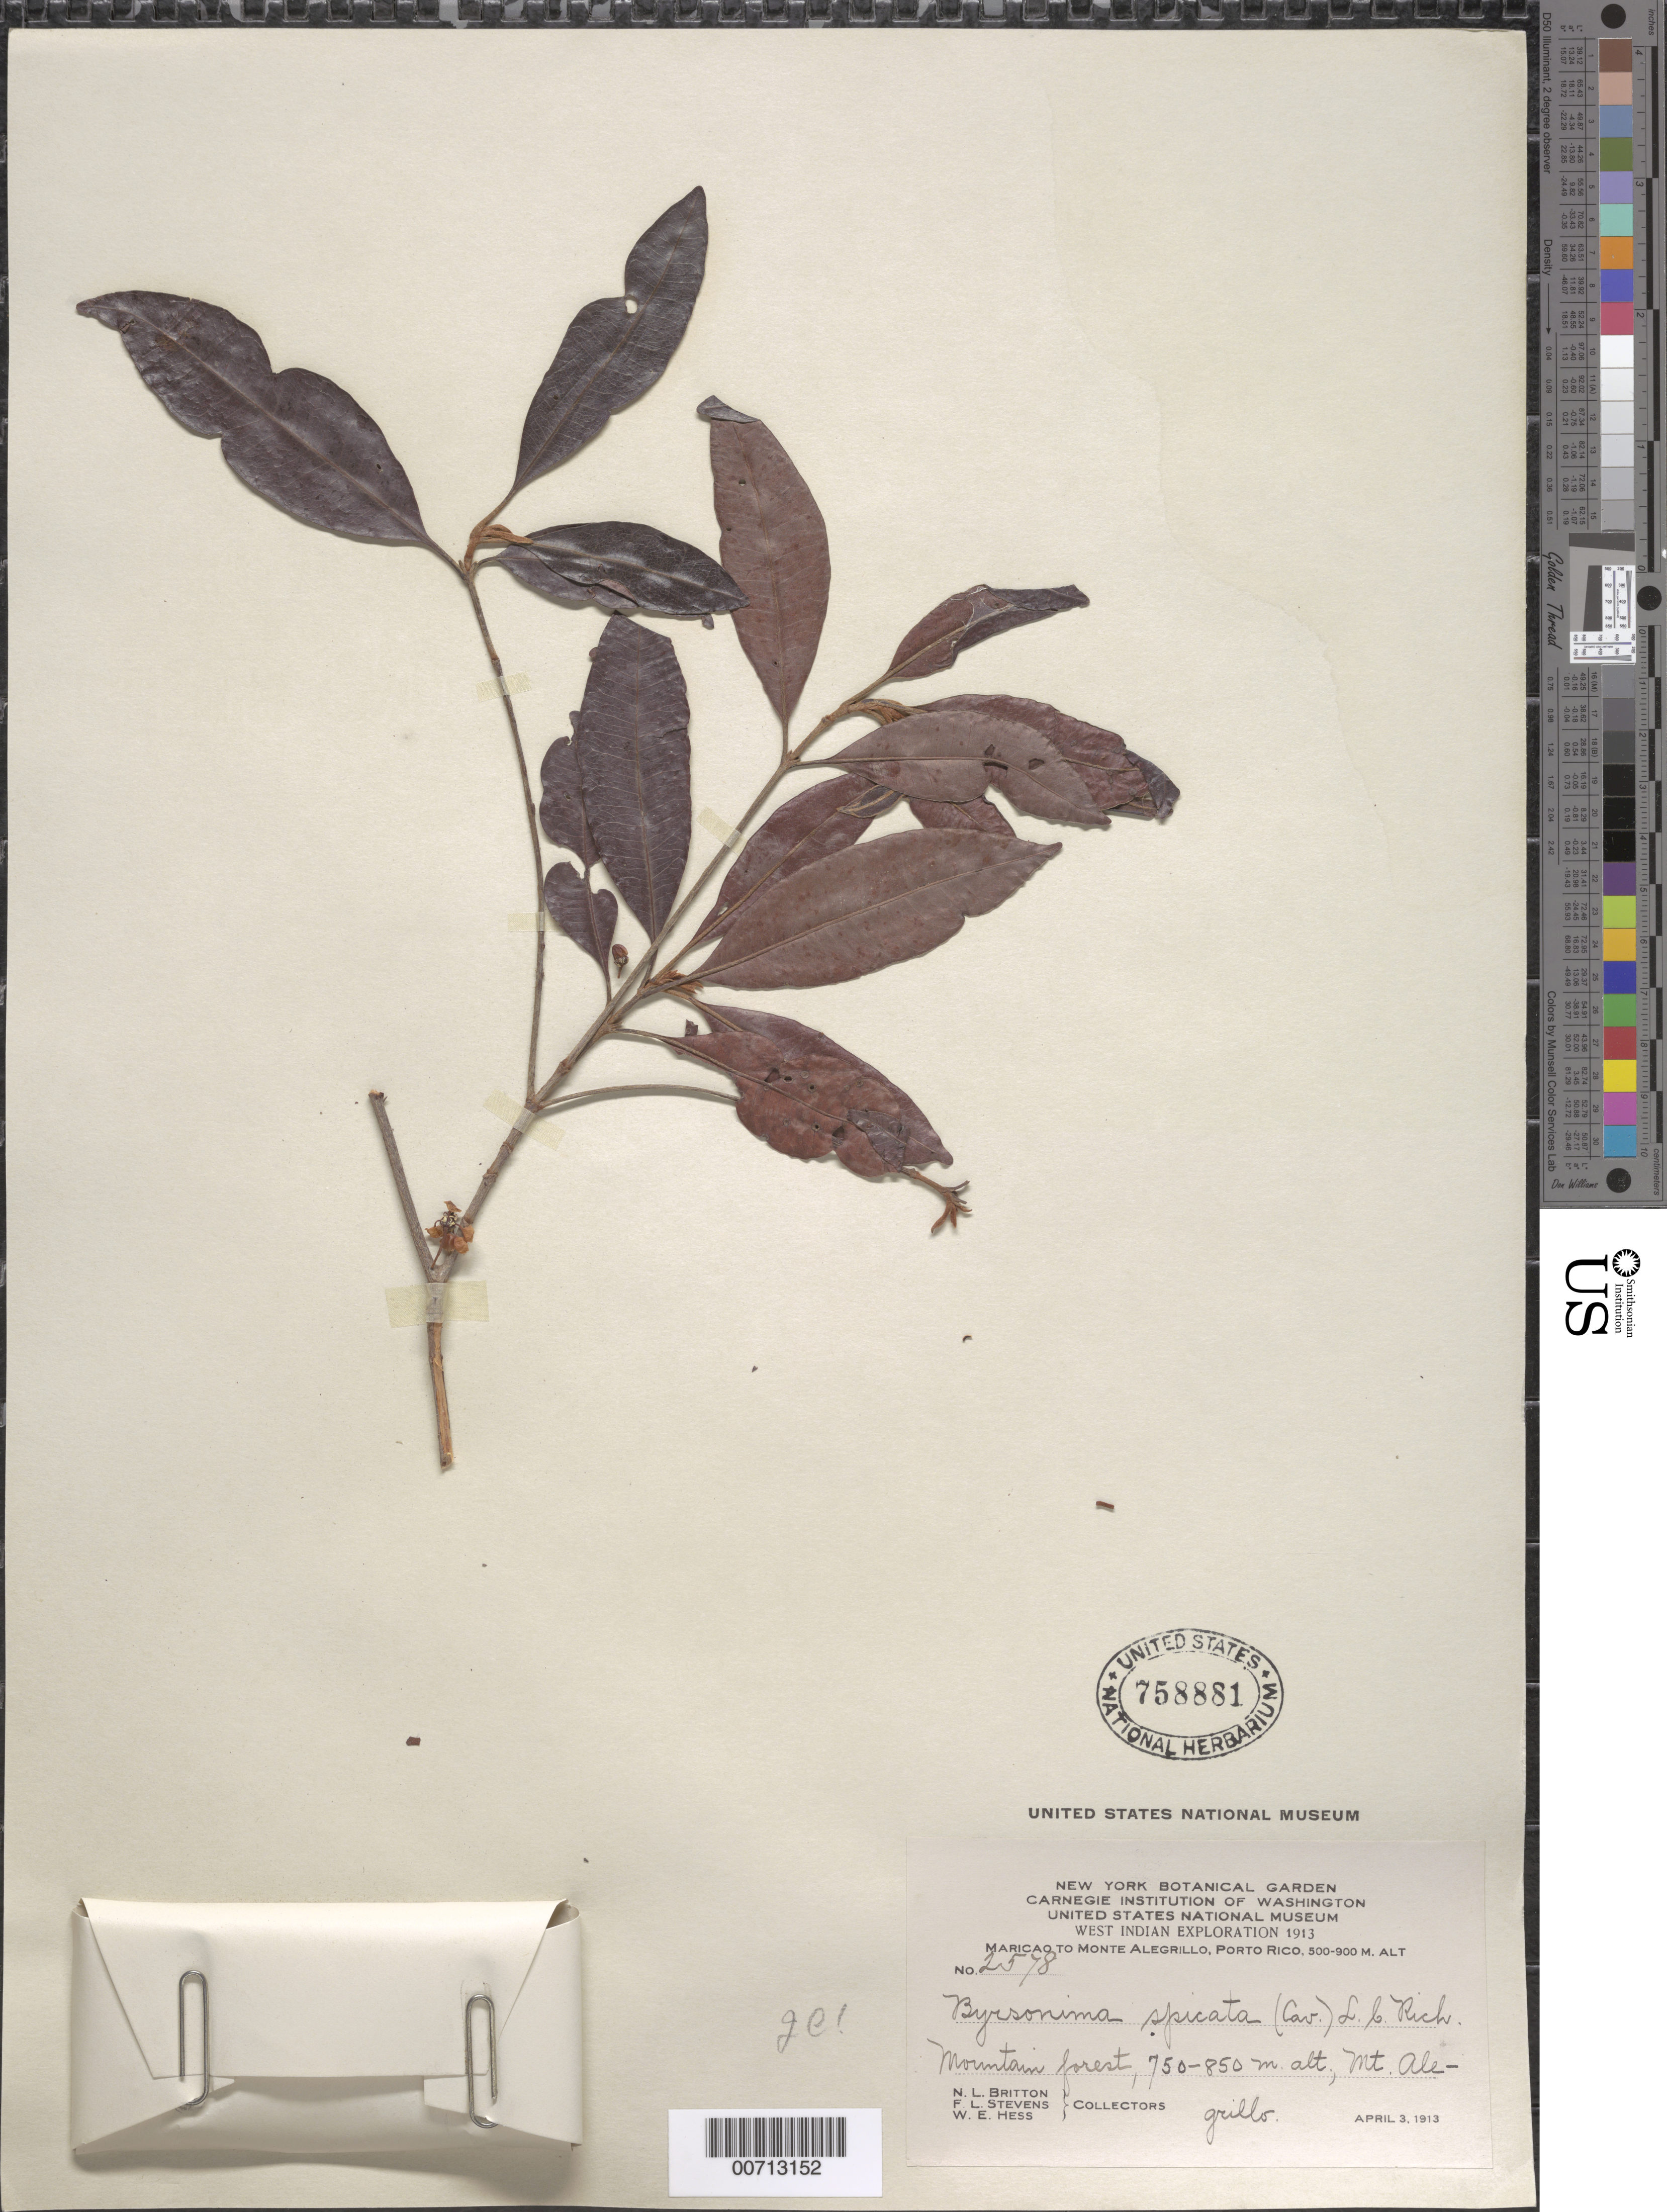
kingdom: Plantae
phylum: Tracheophyta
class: Magnoliopsida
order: Malpighiales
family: Malpighiaceae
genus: Byrsonima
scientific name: Byrsonima spicata (Cav.) DC.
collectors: N. Britton, F. L. Stevens & W. Hess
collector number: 2578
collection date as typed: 03 Apr 1913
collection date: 1913-04-03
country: Puerto Rico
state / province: Maricao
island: Greater Antilles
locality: Maricao to Monte Alegrillo, Mt. Alegrillo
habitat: Mountain forest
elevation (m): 750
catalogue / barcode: US 758881